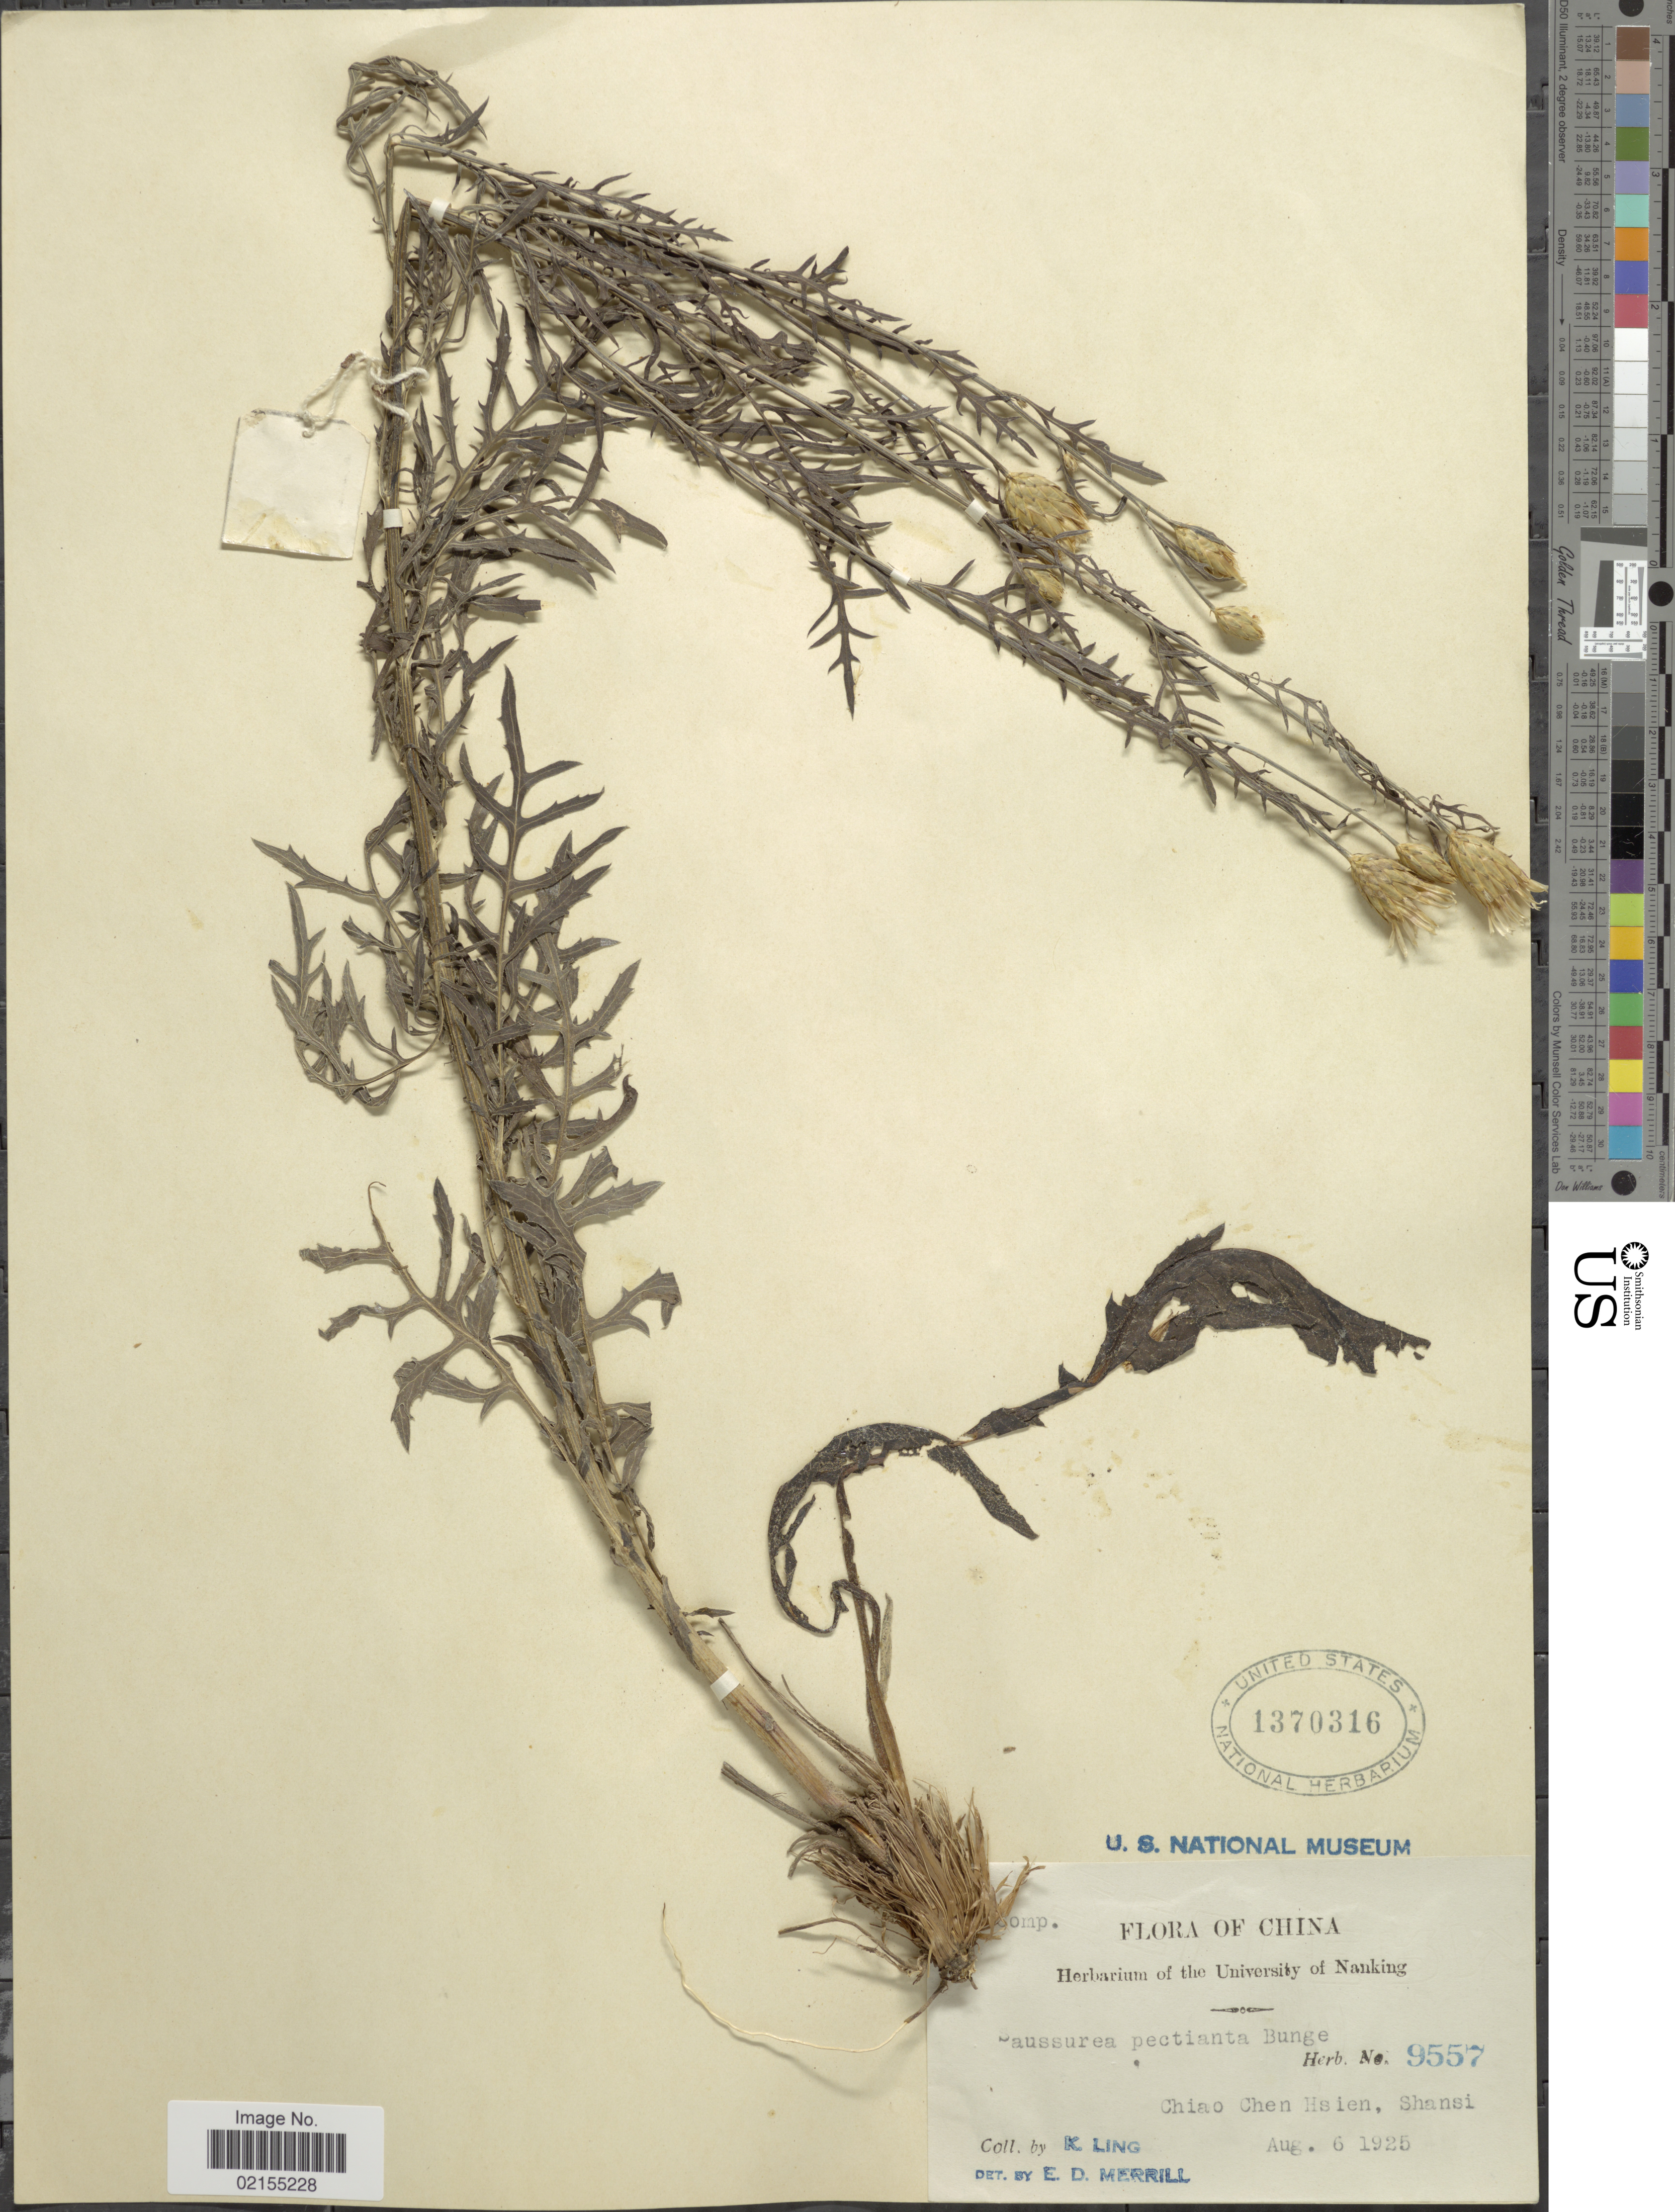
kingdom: Plantae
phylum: Tracheophyta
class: Magnoliopsida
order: Asterales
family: Asteraceae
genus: Klasea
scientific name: Klasea centauroides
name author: (L.) Kitag.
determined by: Chen, Yousheng S.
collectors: K. Ling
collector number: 9557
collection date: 1925-08-06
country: China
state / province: Shanxi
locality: Chiao Chen Hsien, Shansi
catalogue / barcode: US 1370316